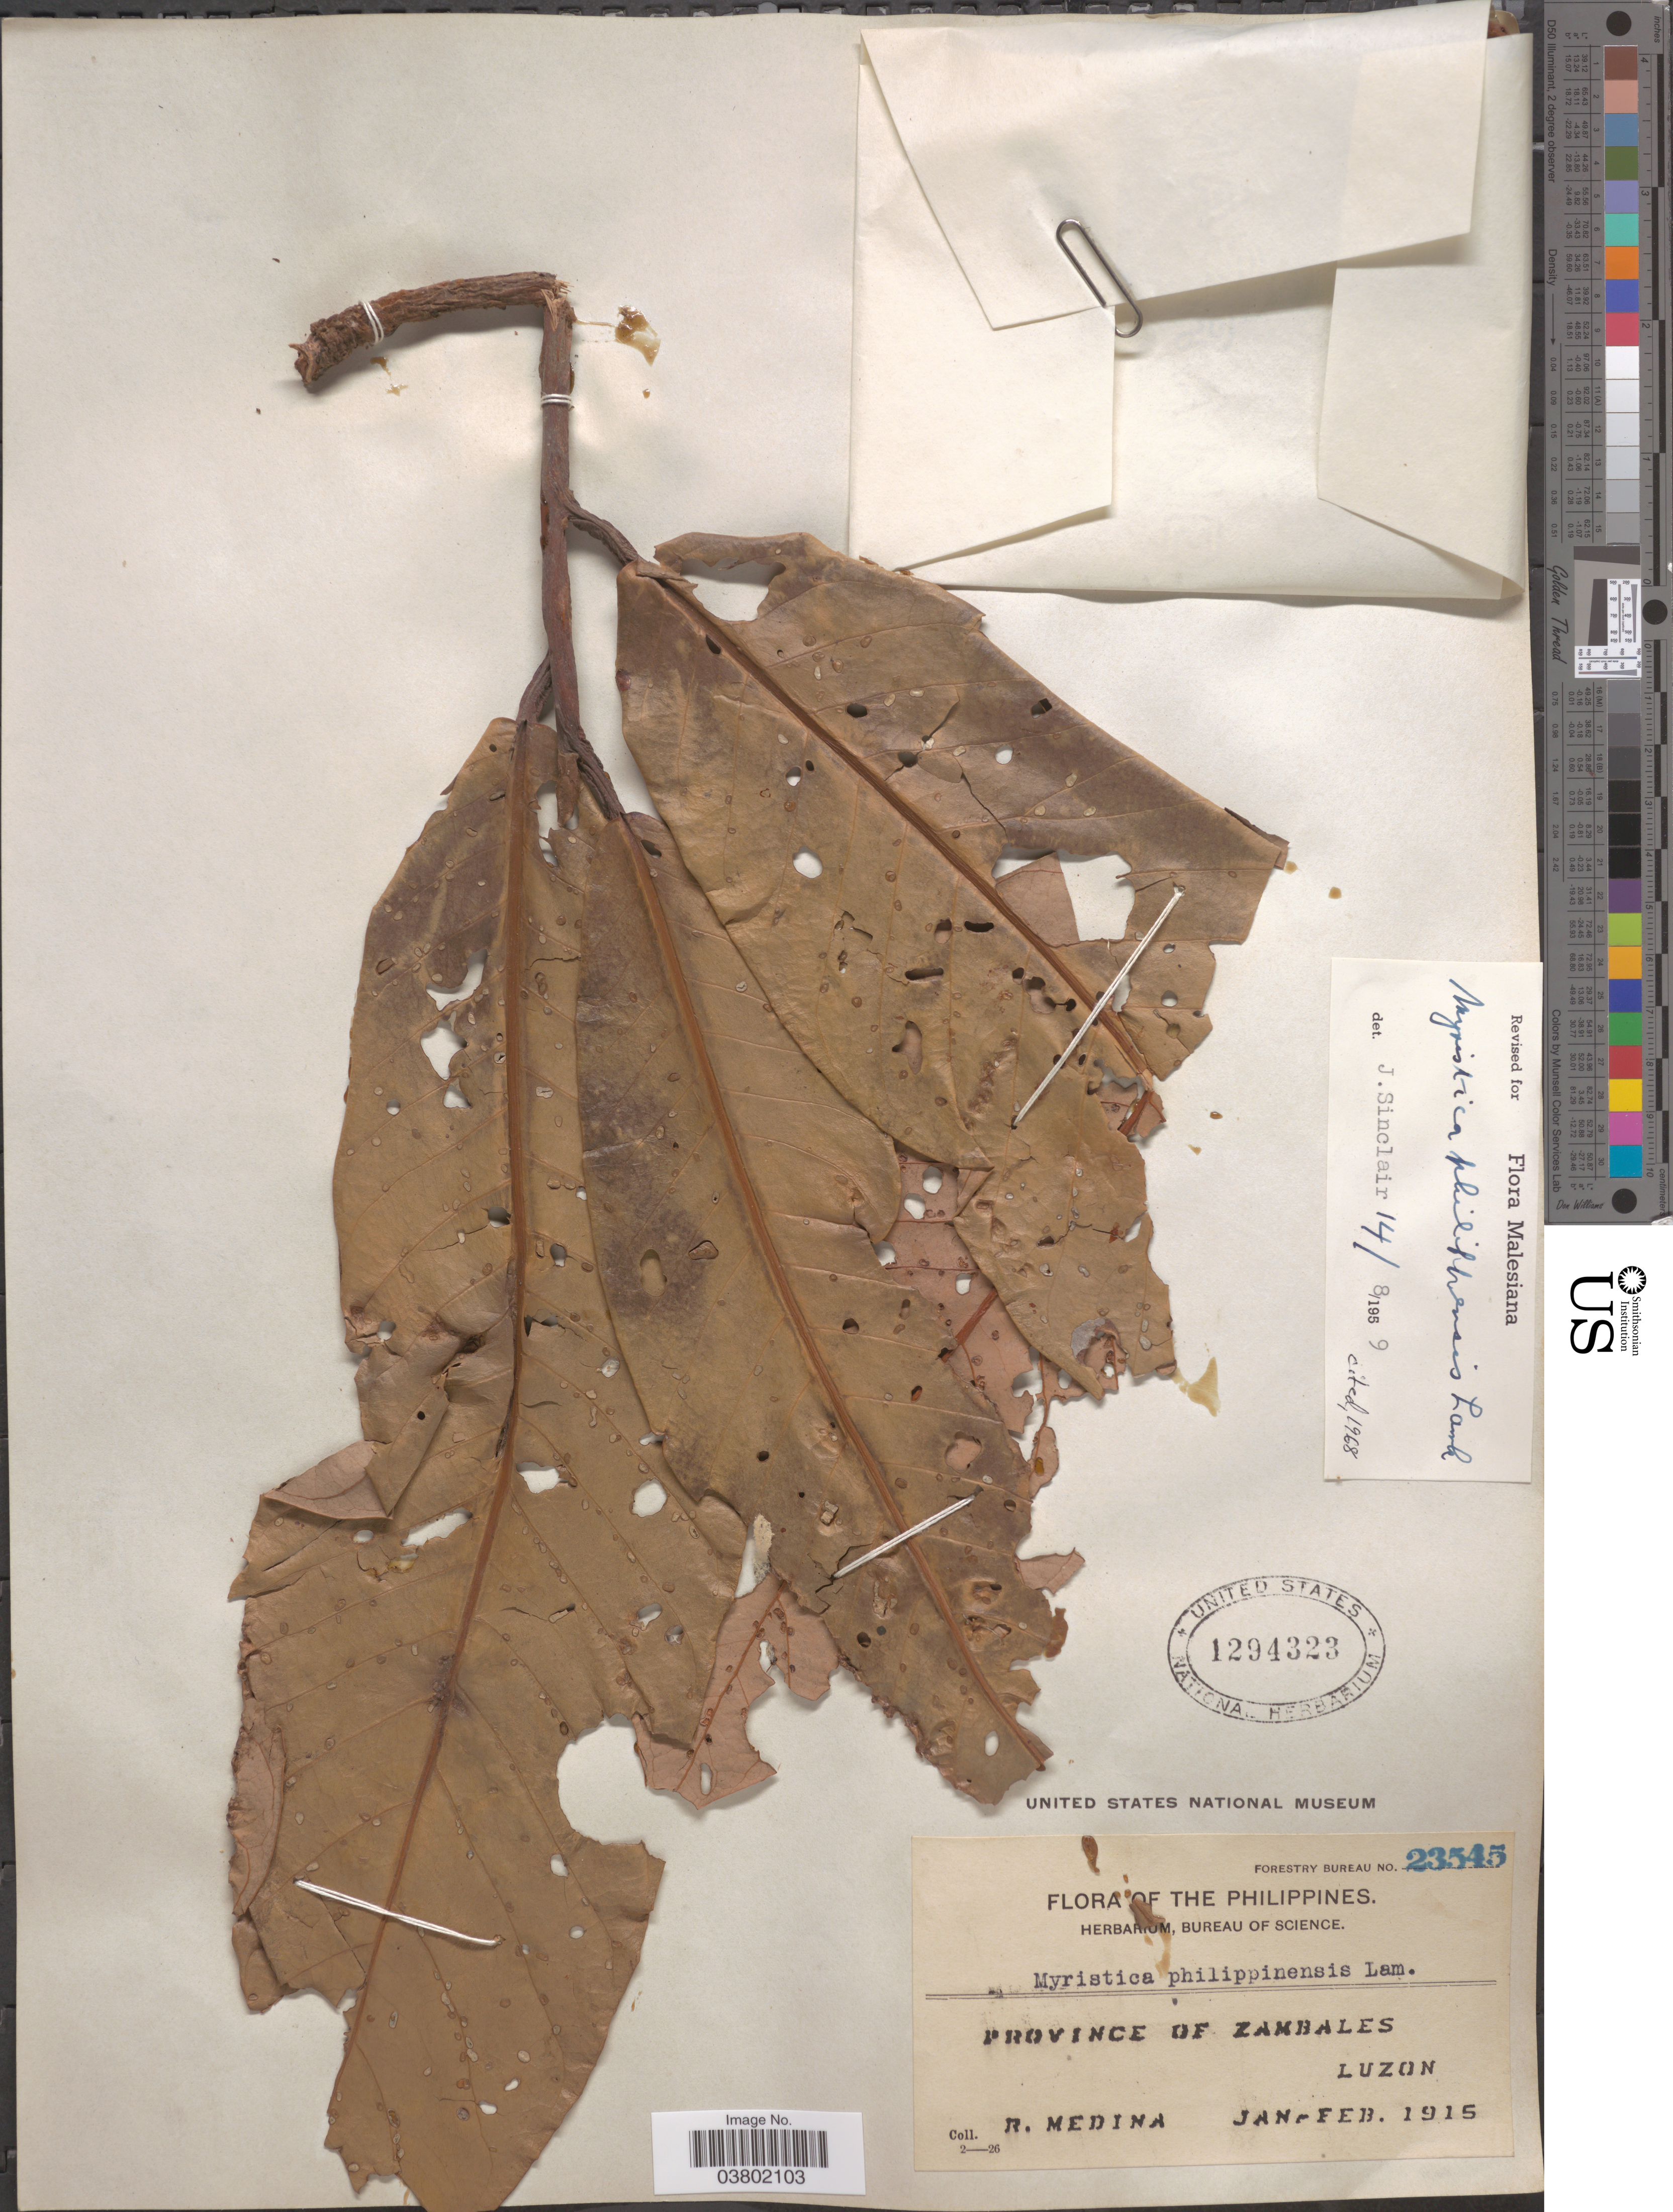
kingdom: Plantae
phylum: Tracheophyta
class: Magnoliopsida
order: Magnoliales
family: Myristicaceae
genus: Myristica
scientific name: Myristica philippensis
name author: Lam.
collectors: R. Medina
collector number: Forestry Bureau 23545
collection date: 1915-01/1915-02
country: Philippines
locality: Province of Zambales, Luzon.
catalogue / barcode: US 1294323